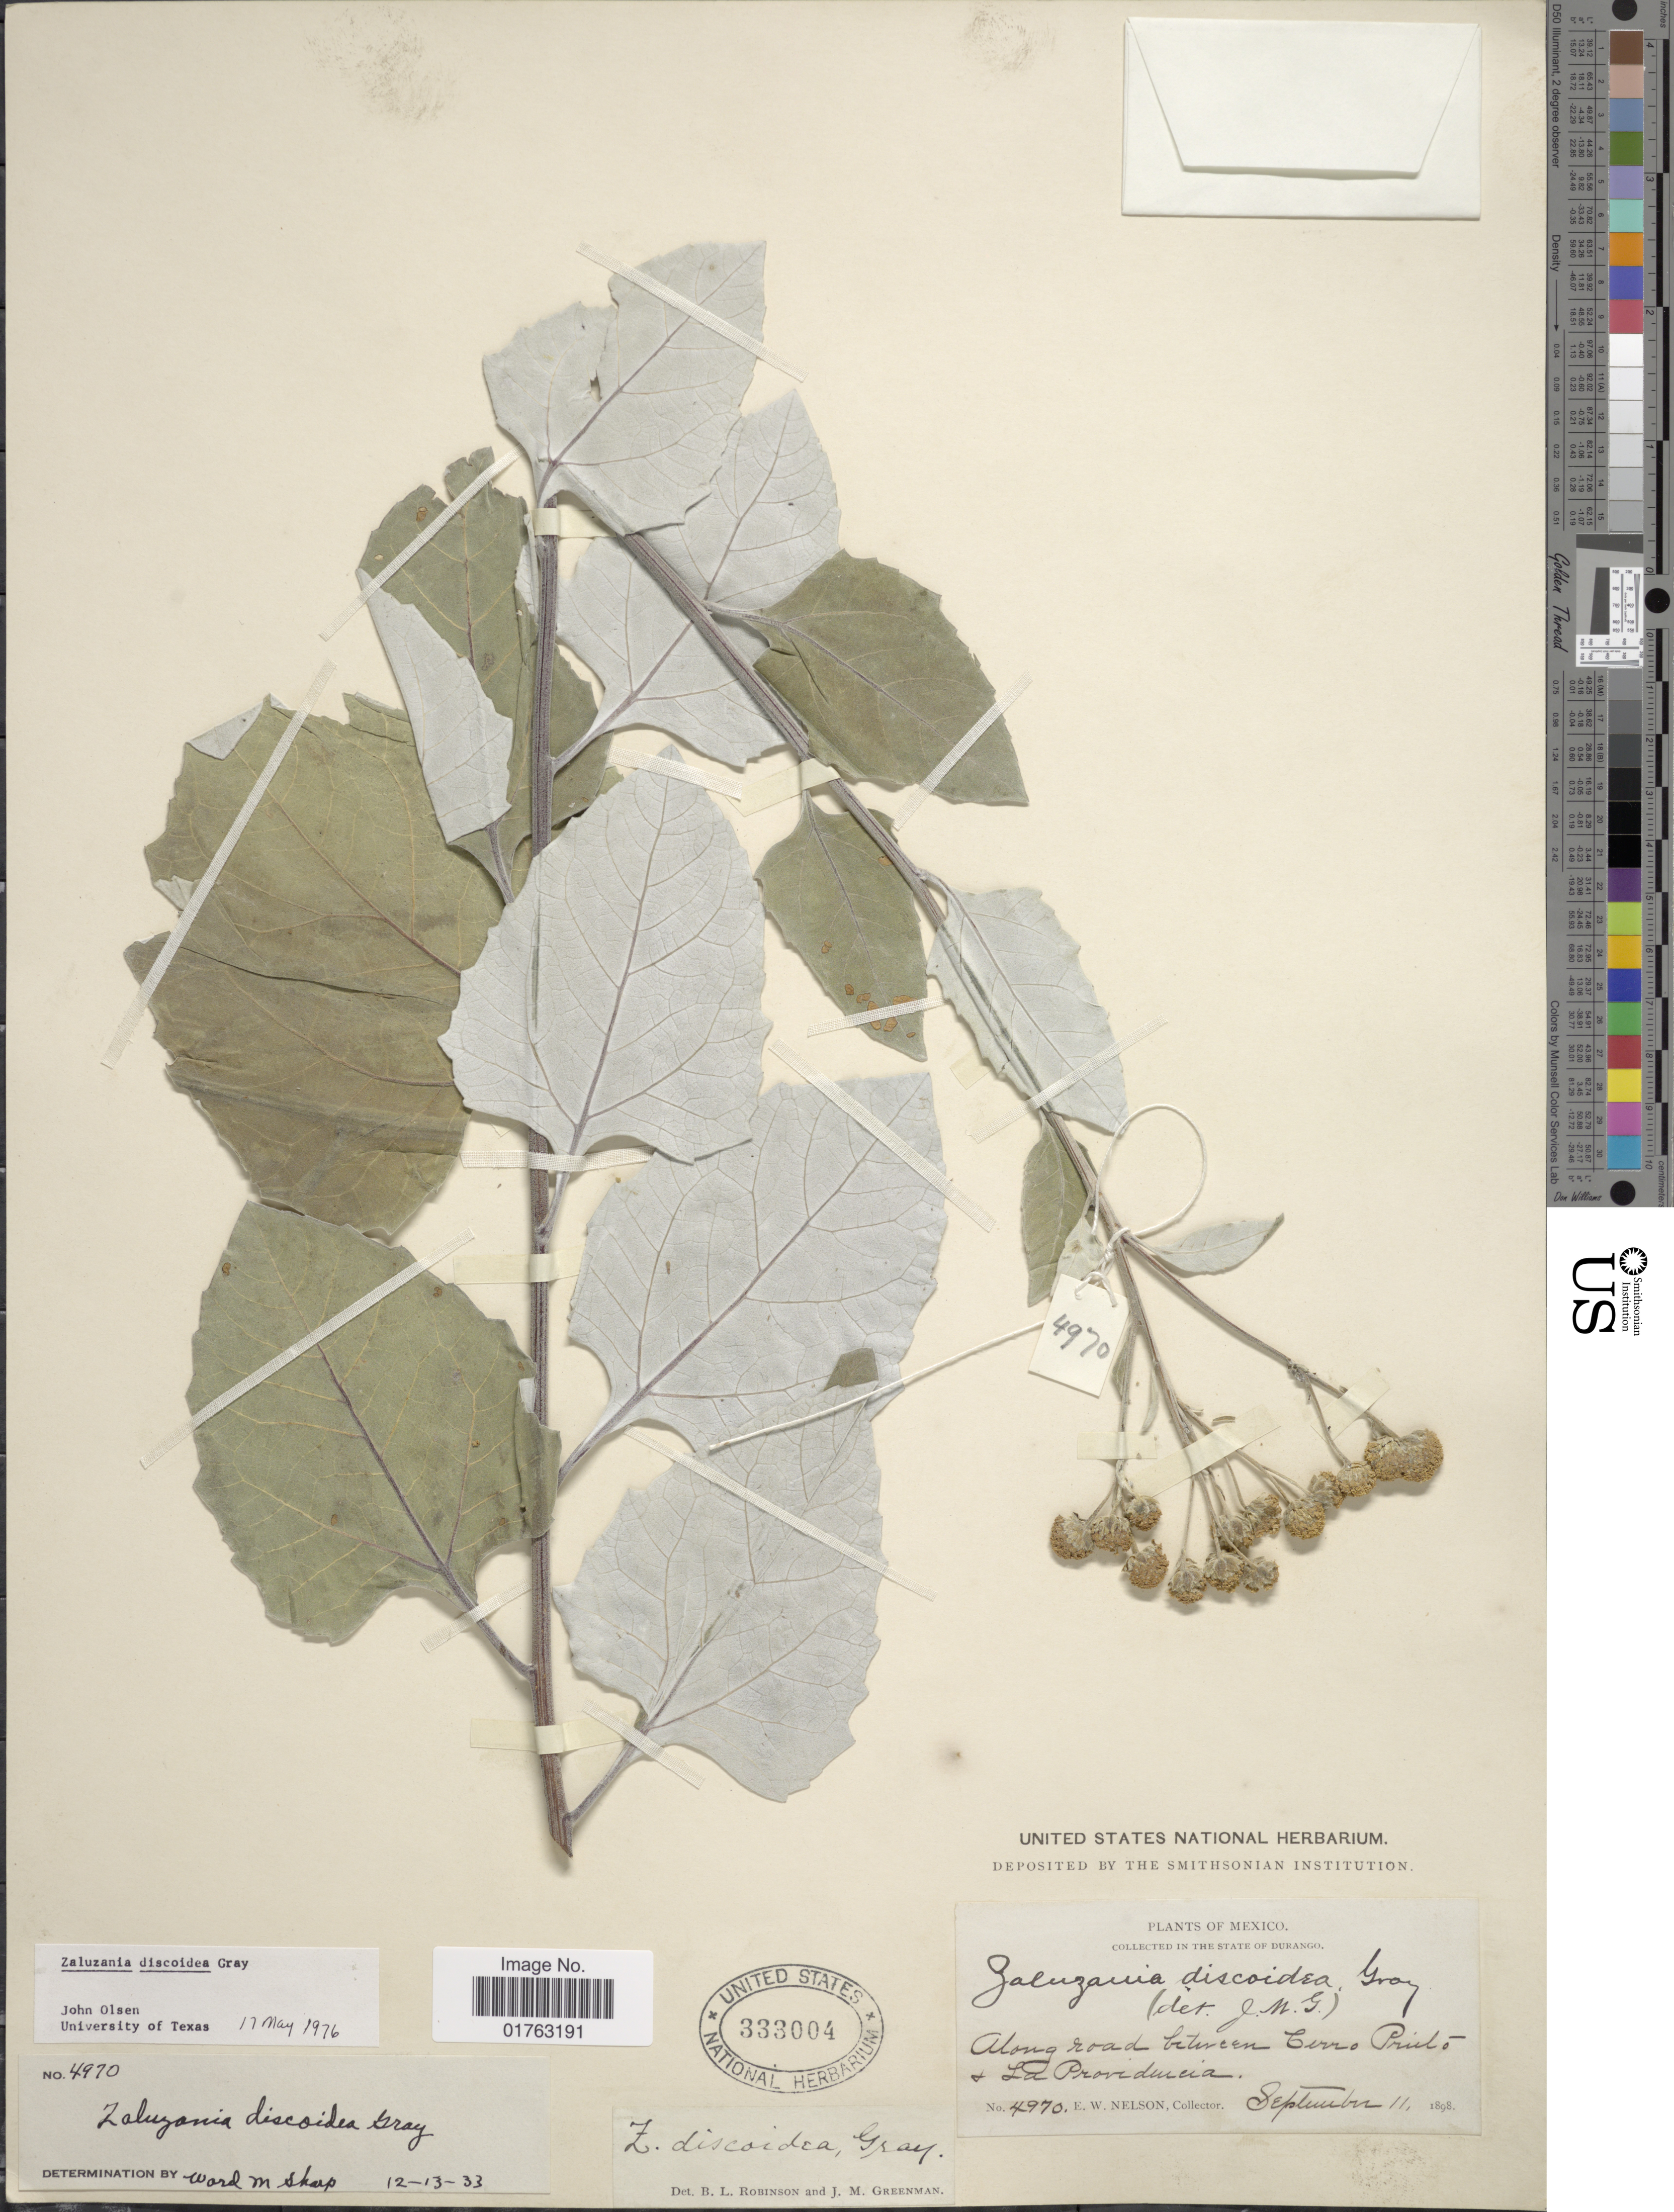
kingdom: Plantae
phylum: Tracheophyta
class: Magnoliopsida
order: Asterales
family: Asteraceae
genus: Zaluzania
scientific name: Zaluzania discoidea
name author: A. Gray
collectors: E. W. Nelson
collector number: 4970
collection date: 1898-09-11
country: Mexico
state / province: Durango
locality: Along road between Cerro Pruito + La Providencia.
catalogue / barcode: US 333004